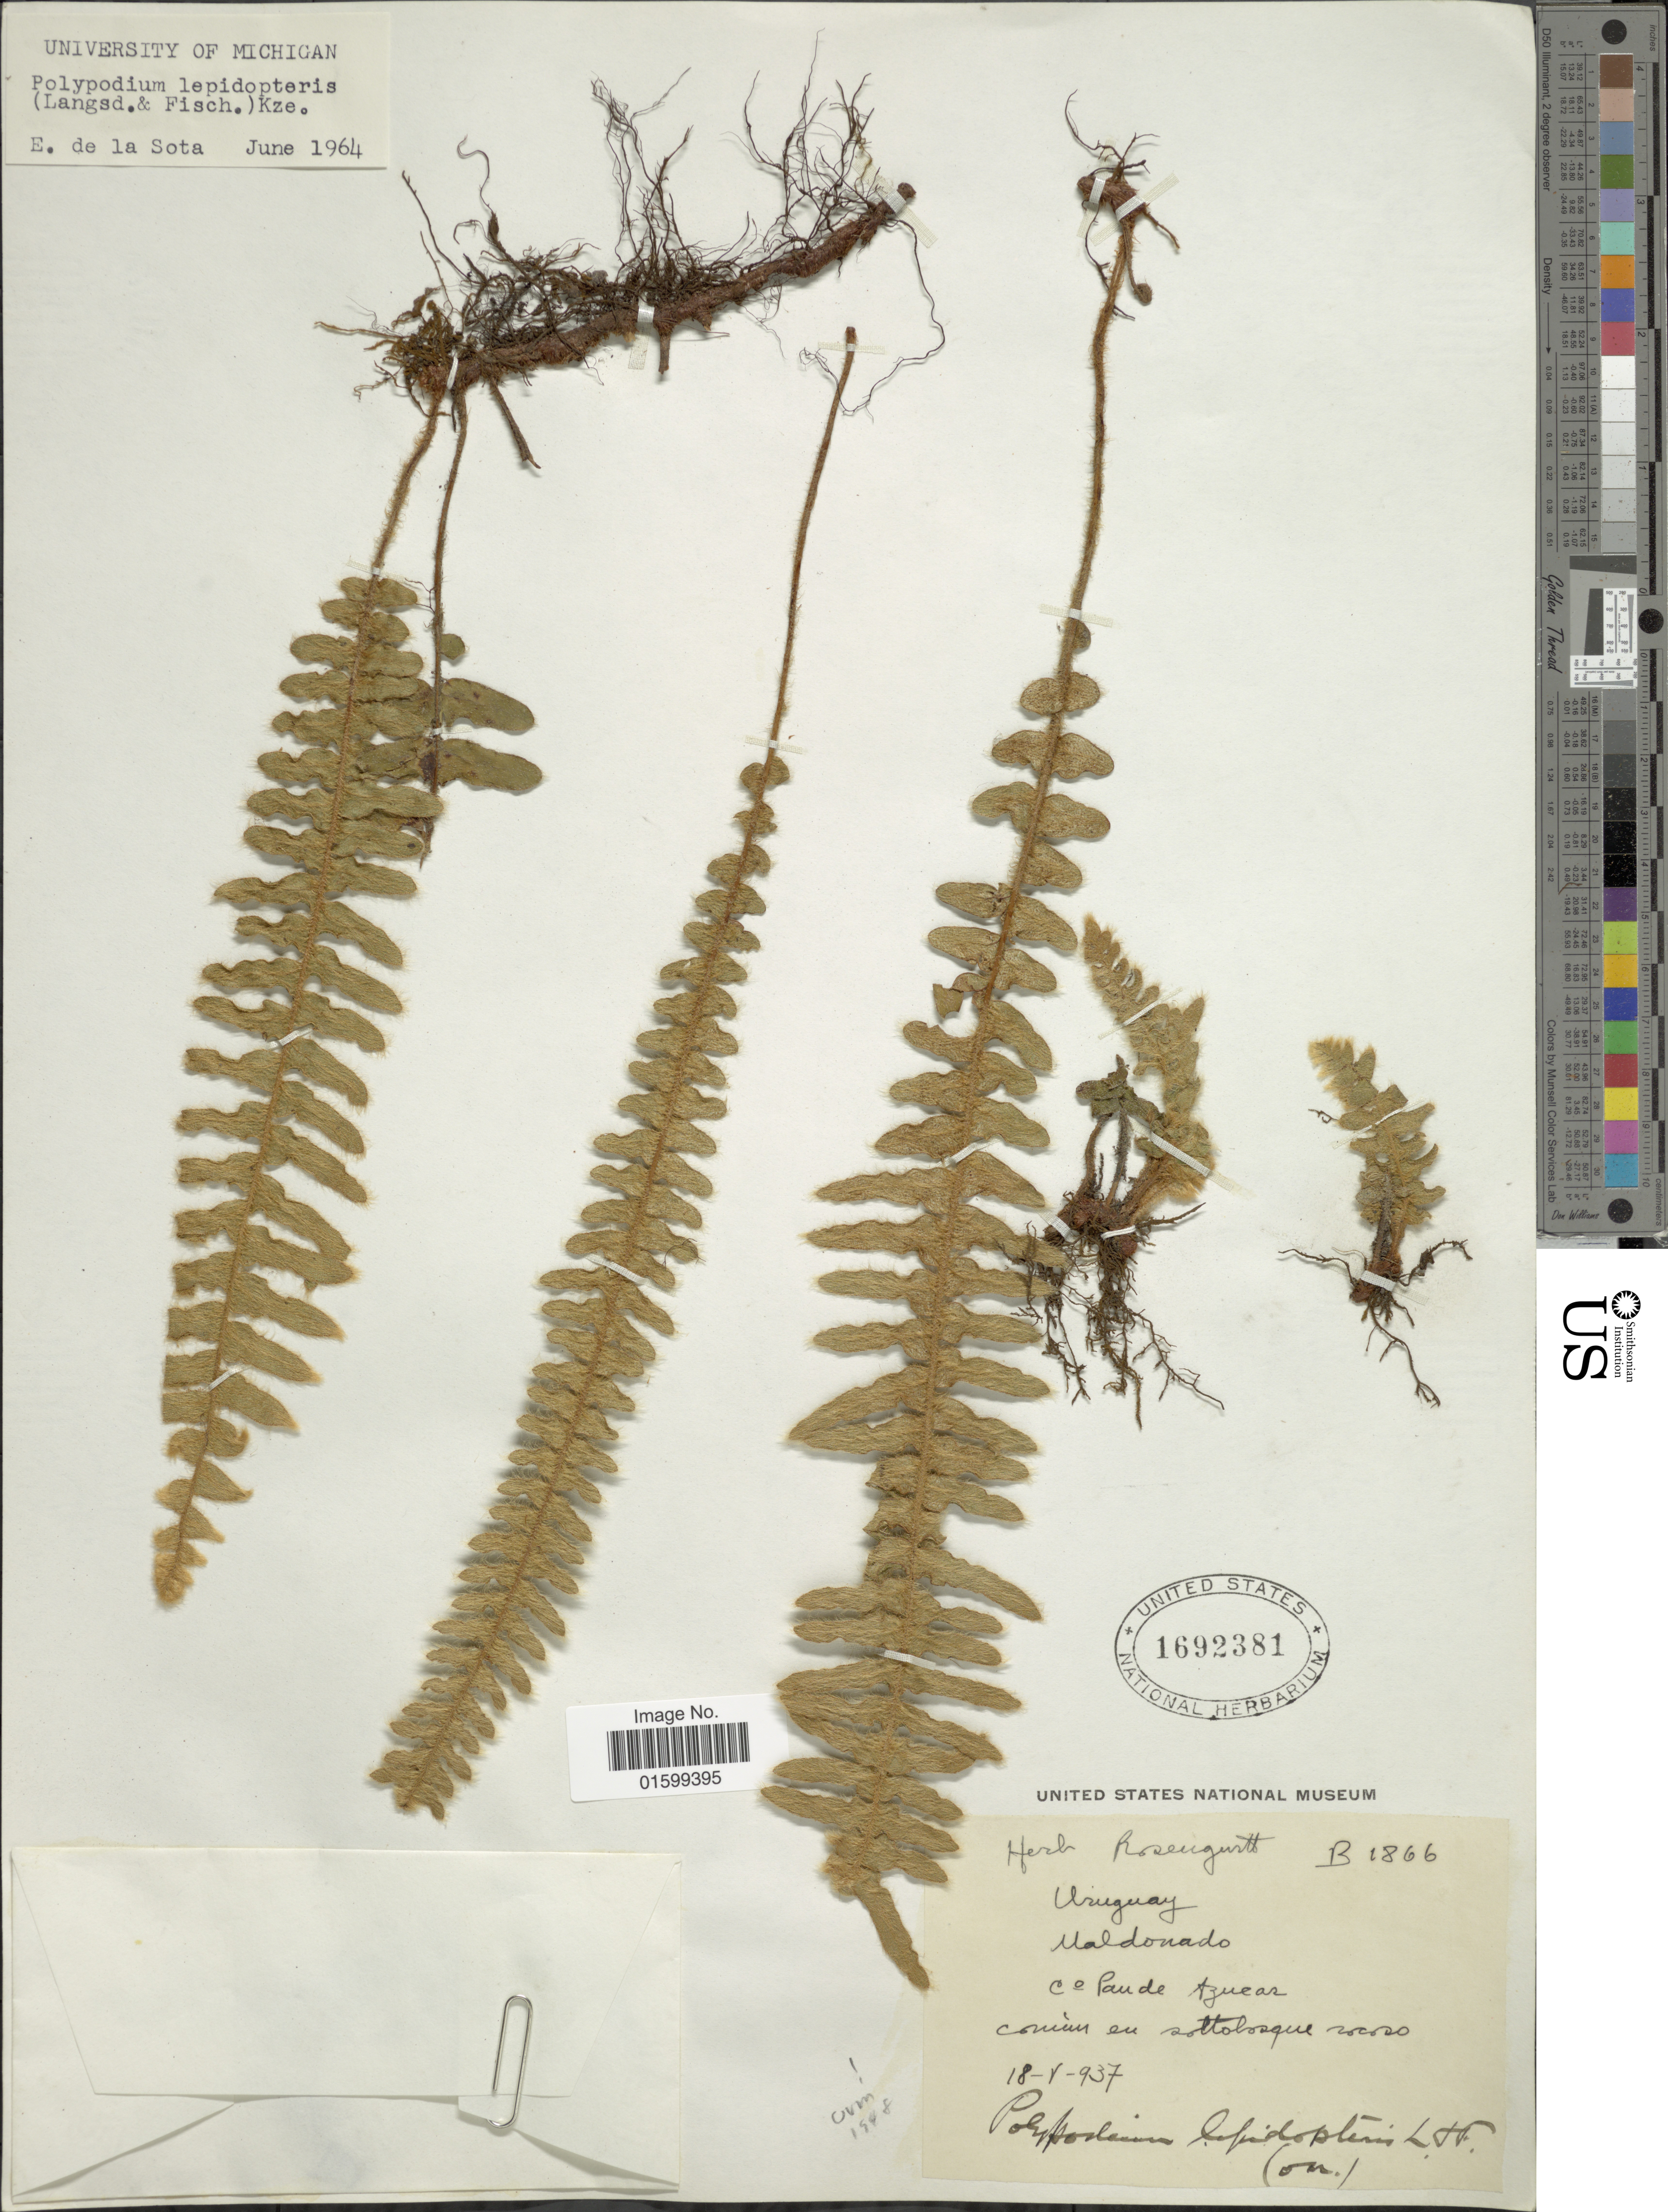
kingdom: Plantae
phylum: Tracheophyta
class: Polypodiopsida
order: Polypodiales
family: Polypodiaceae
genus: Pleopeltis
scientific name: Pleopeltis lepidopteris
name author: (Langsd. & Fisch.) de la Sota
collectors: ex herb. Rosrengurtt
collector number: B1866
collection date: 1937-05-18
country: Uruguay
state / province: Maldonado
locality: Co. Pan de Azucar.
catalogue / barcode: US 1692381